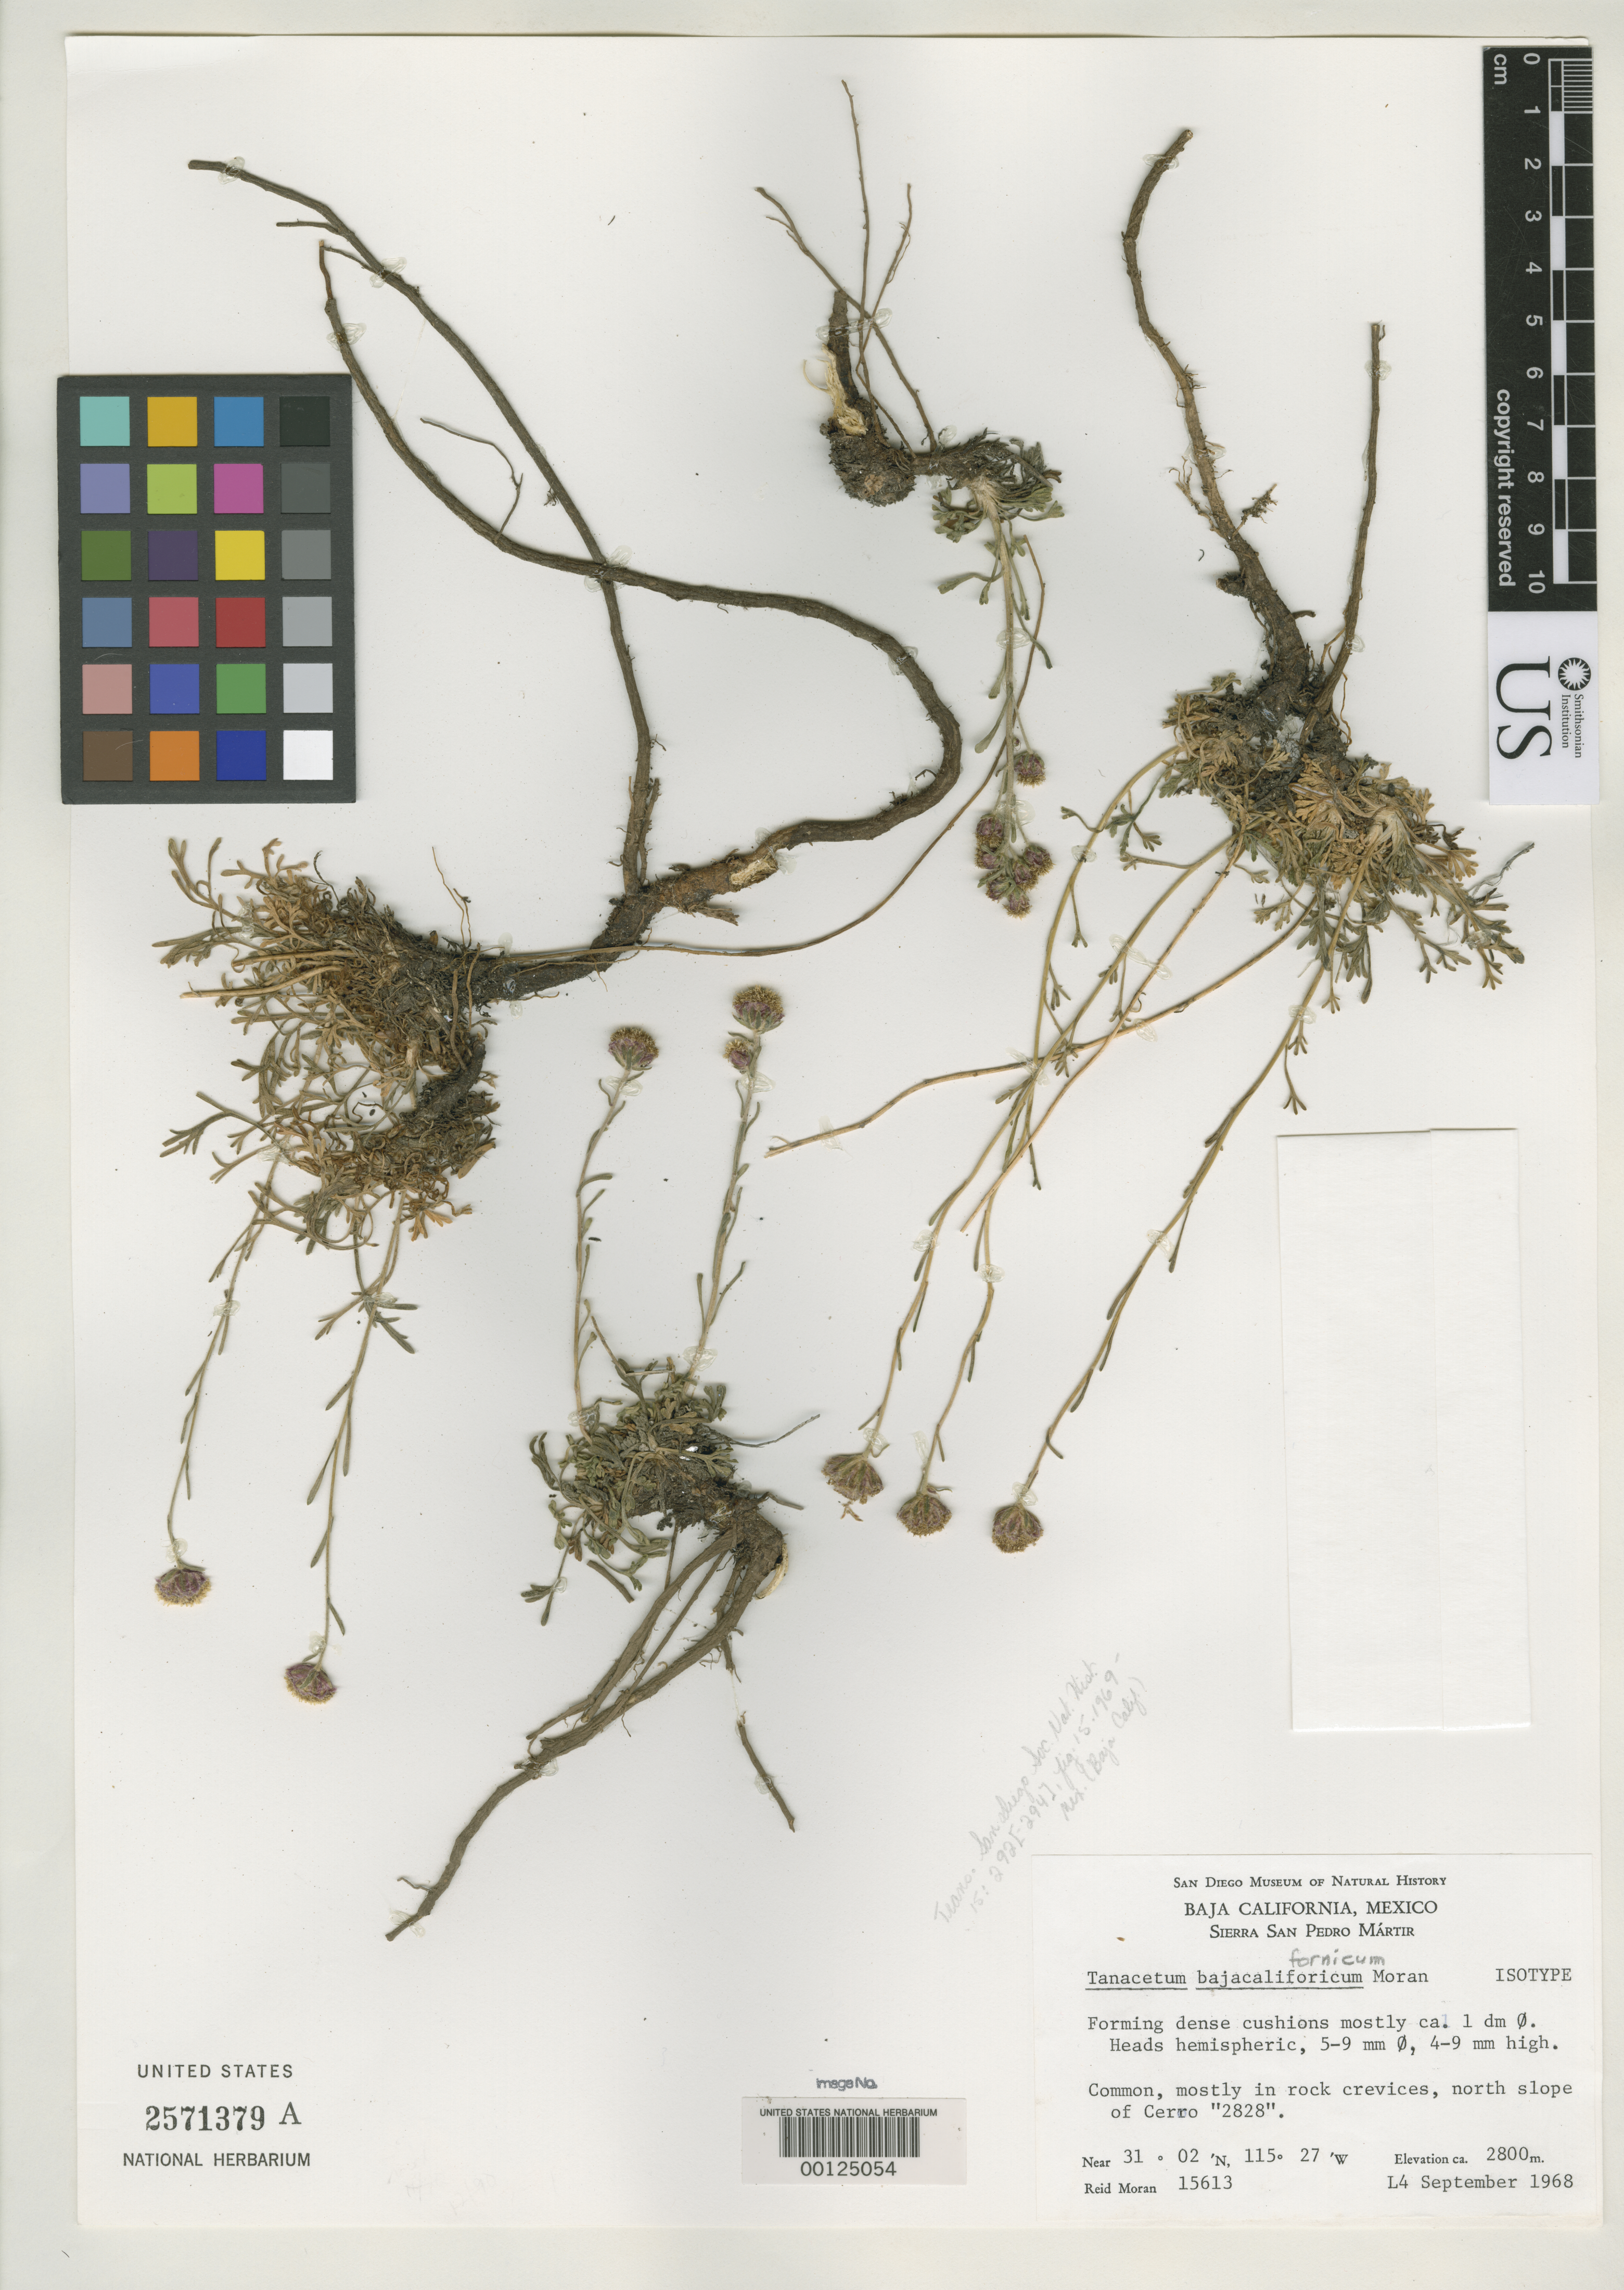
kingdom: Plantae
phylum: Tracheophyta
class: Magnoliopsida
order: Asterales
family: Asteraceae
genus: Tanacetum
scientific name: Tanacetum bajacalifornicum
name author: Moran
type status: Isotype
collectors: R. V. Moran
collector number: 15613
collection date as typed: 14 Sep 1968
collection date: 1968-09-14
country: Mexico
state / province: Baja California Norte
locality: North slope of Cerro 2828, Sierra San Pedro Martir.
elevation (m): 2800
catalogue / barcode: US 2571379A